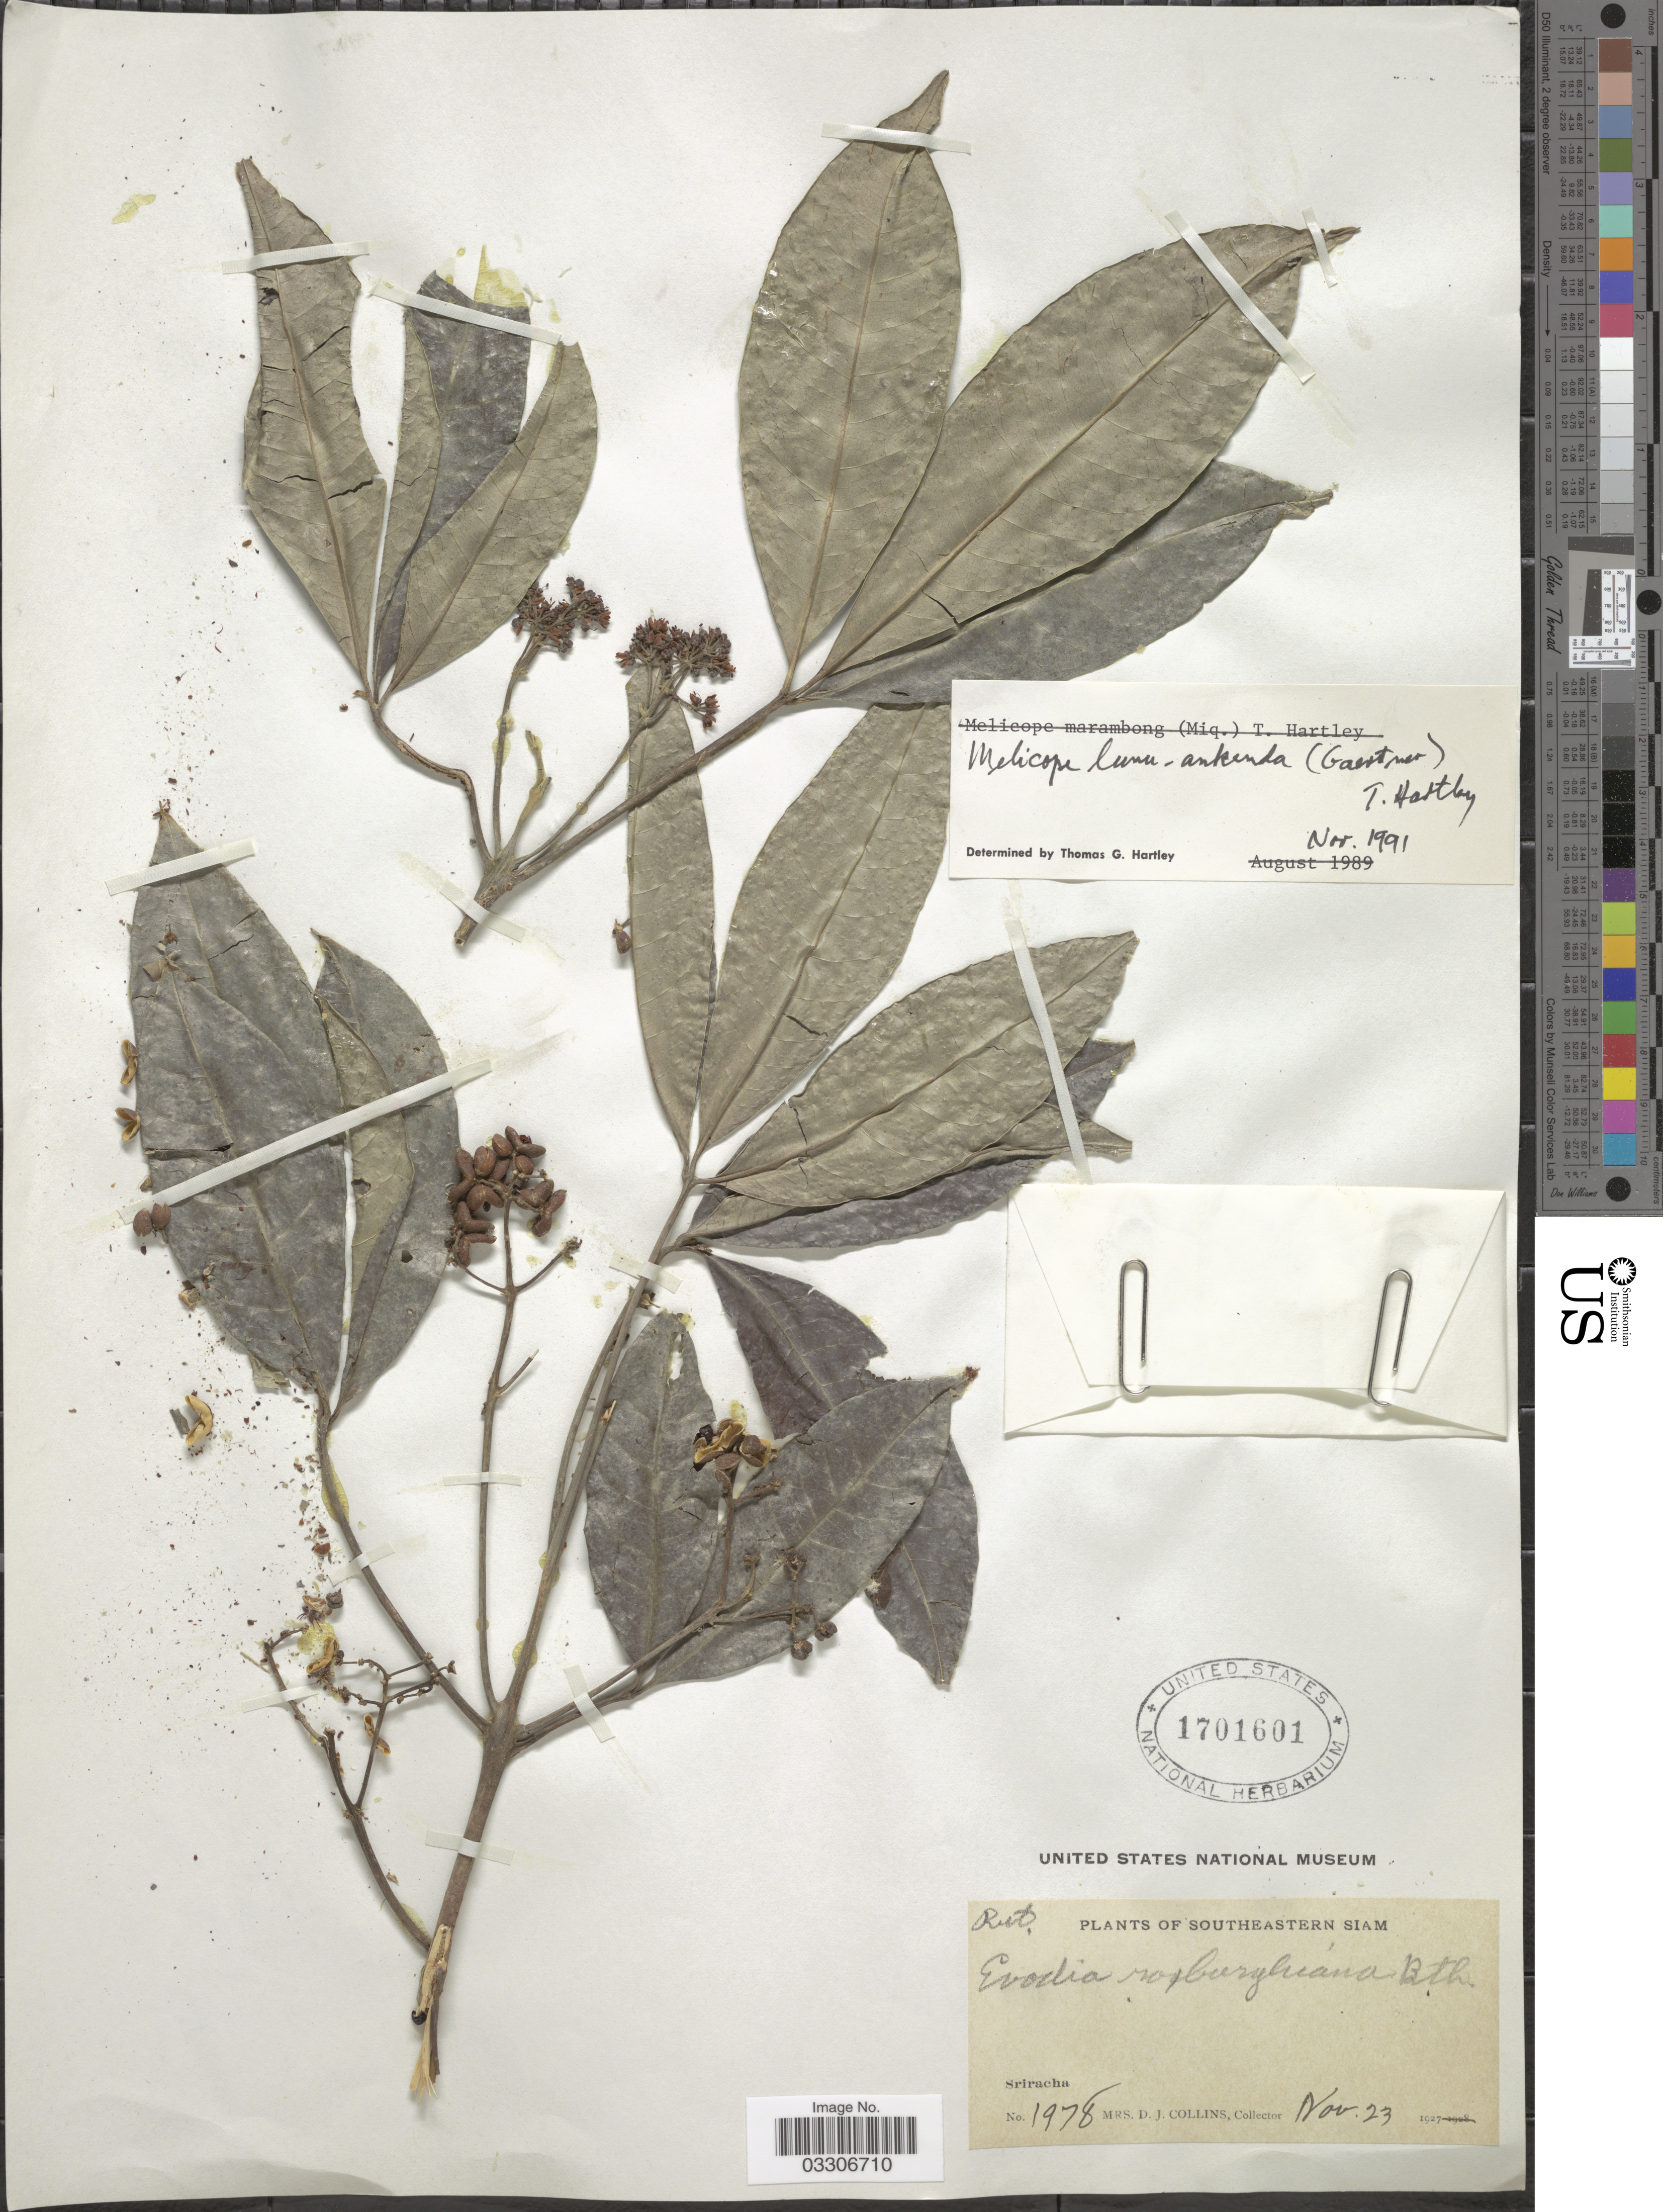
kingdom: Plantae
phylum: Tracheophyta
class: Magnoliopsida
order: Sapindales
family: Rutaceae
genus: Melicope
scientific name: Melicope lunu-ankenda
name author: (Gaertn.) T.G. Hartley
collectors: Mrs. D. J. Collins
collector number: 1978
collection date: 1927-11-23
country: Thailand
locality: Southeastern Siam. Sriracha.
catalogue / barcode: US 1701601